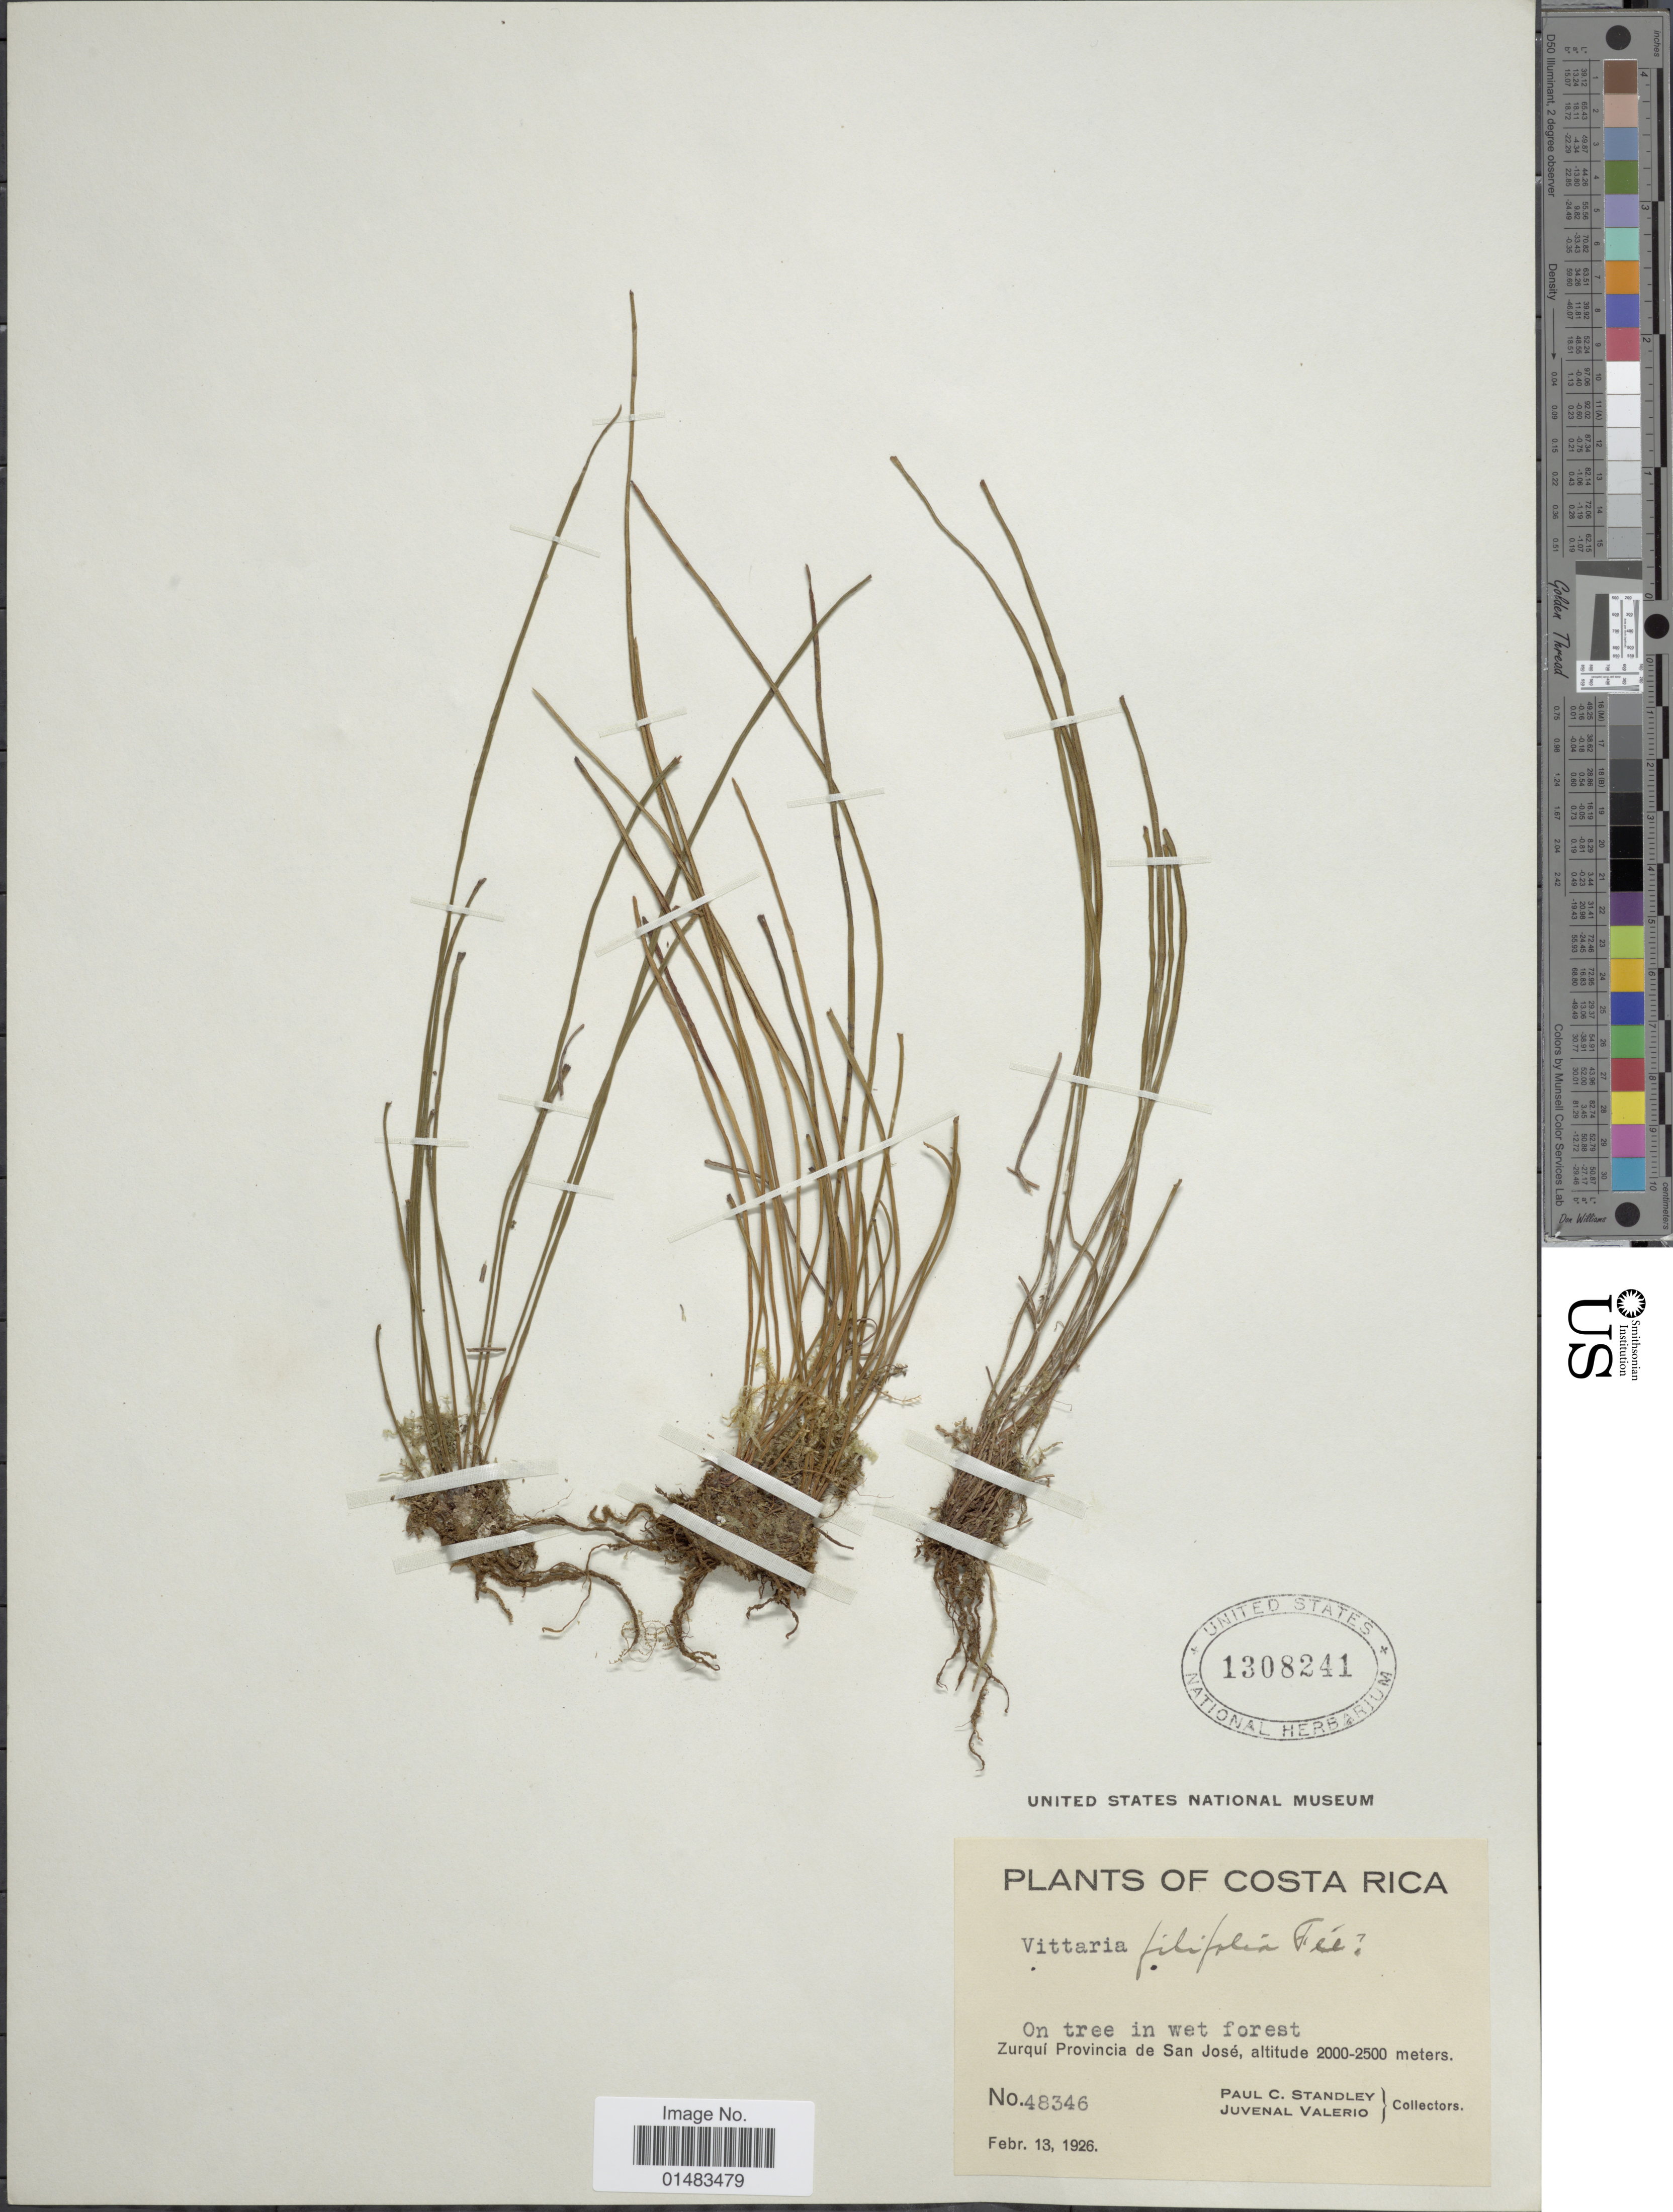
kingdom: Plantae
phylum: Tracheophyta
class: Polypodiopsida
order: Polypodiales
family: Pteridaceae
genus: Vittaria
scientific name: Vittaria graminifolia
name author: Kaulf.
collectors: P. C. Standley & J. Valerio R.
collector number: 48346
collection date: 1926-02-13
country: Costa Rica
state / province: San José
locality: Costa Rica, On tree in wet forest, Zurqui Provincia de San Jose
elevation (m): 2000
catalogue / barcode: US 1308241